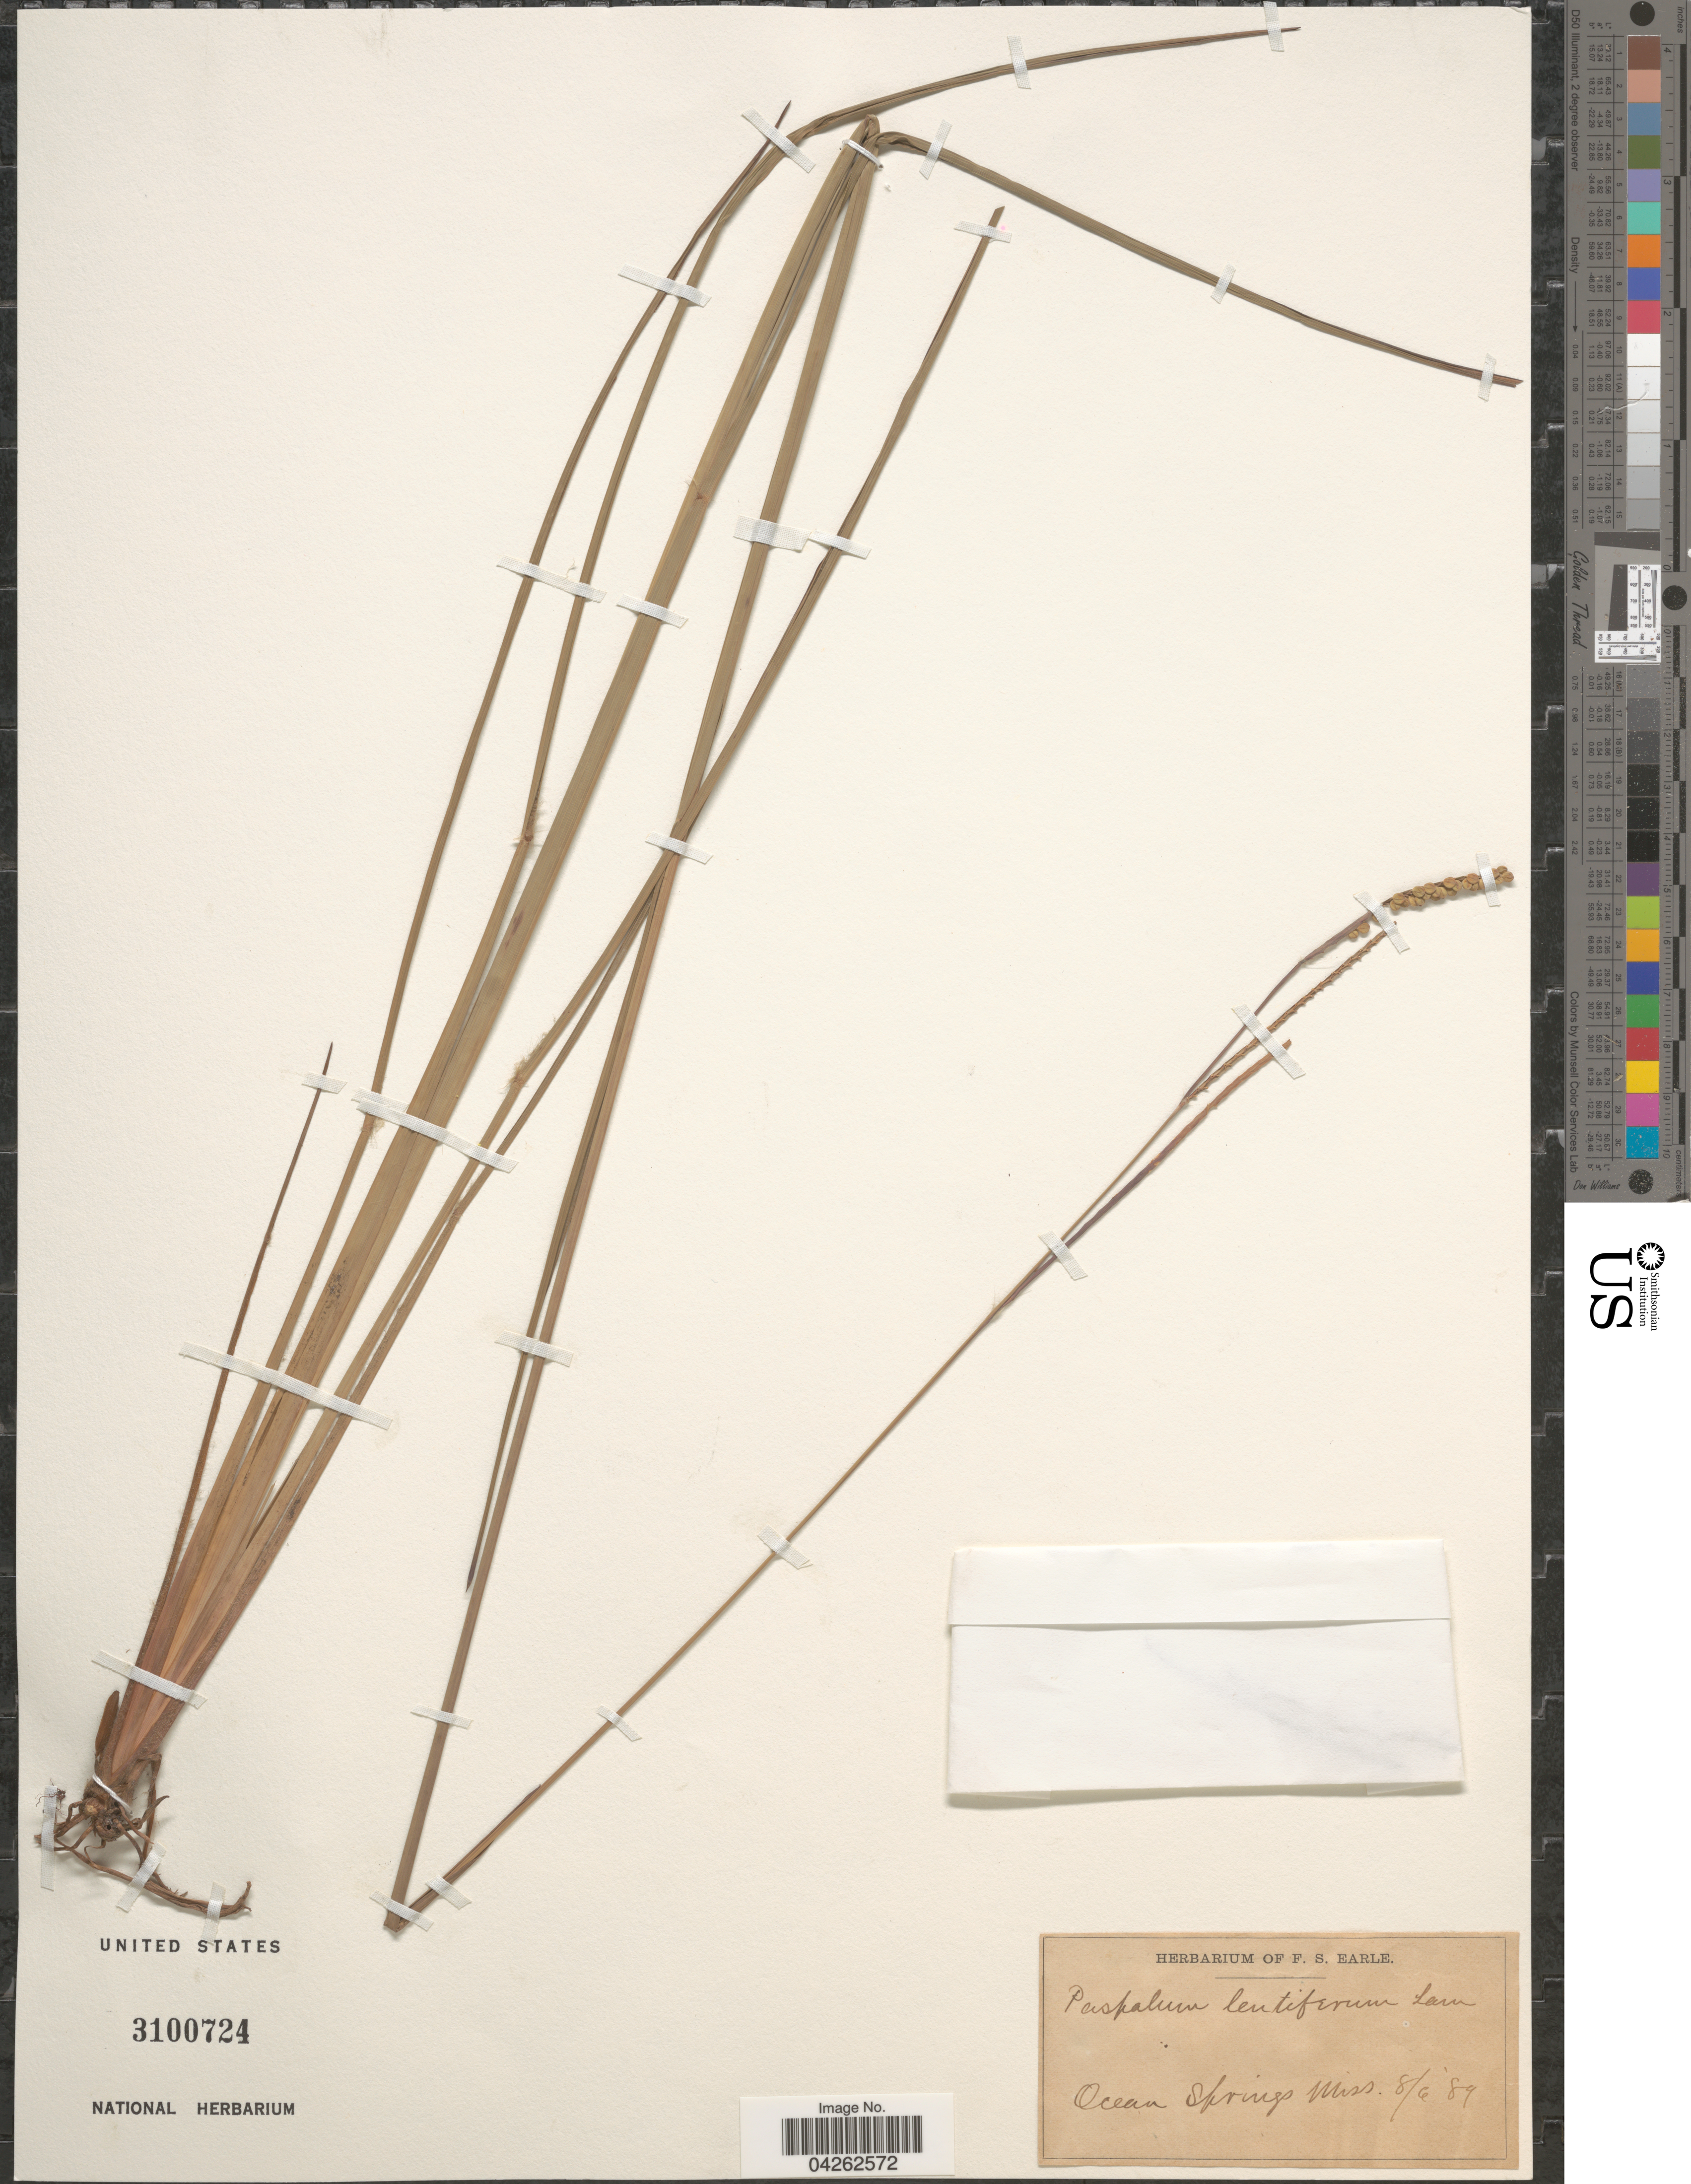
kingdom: Plantae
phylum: Tracheophyta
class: Liliopsida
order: Poales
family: Poaceae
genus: Paspalum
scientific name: Paspalum lentiferum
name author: Lam.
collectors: Ex herb. F. S. Earle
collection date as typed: Transcribed d/m/y: 6/8/89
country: United States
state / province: Mississippi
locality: Ocean Springs.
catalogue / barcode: US 3100724